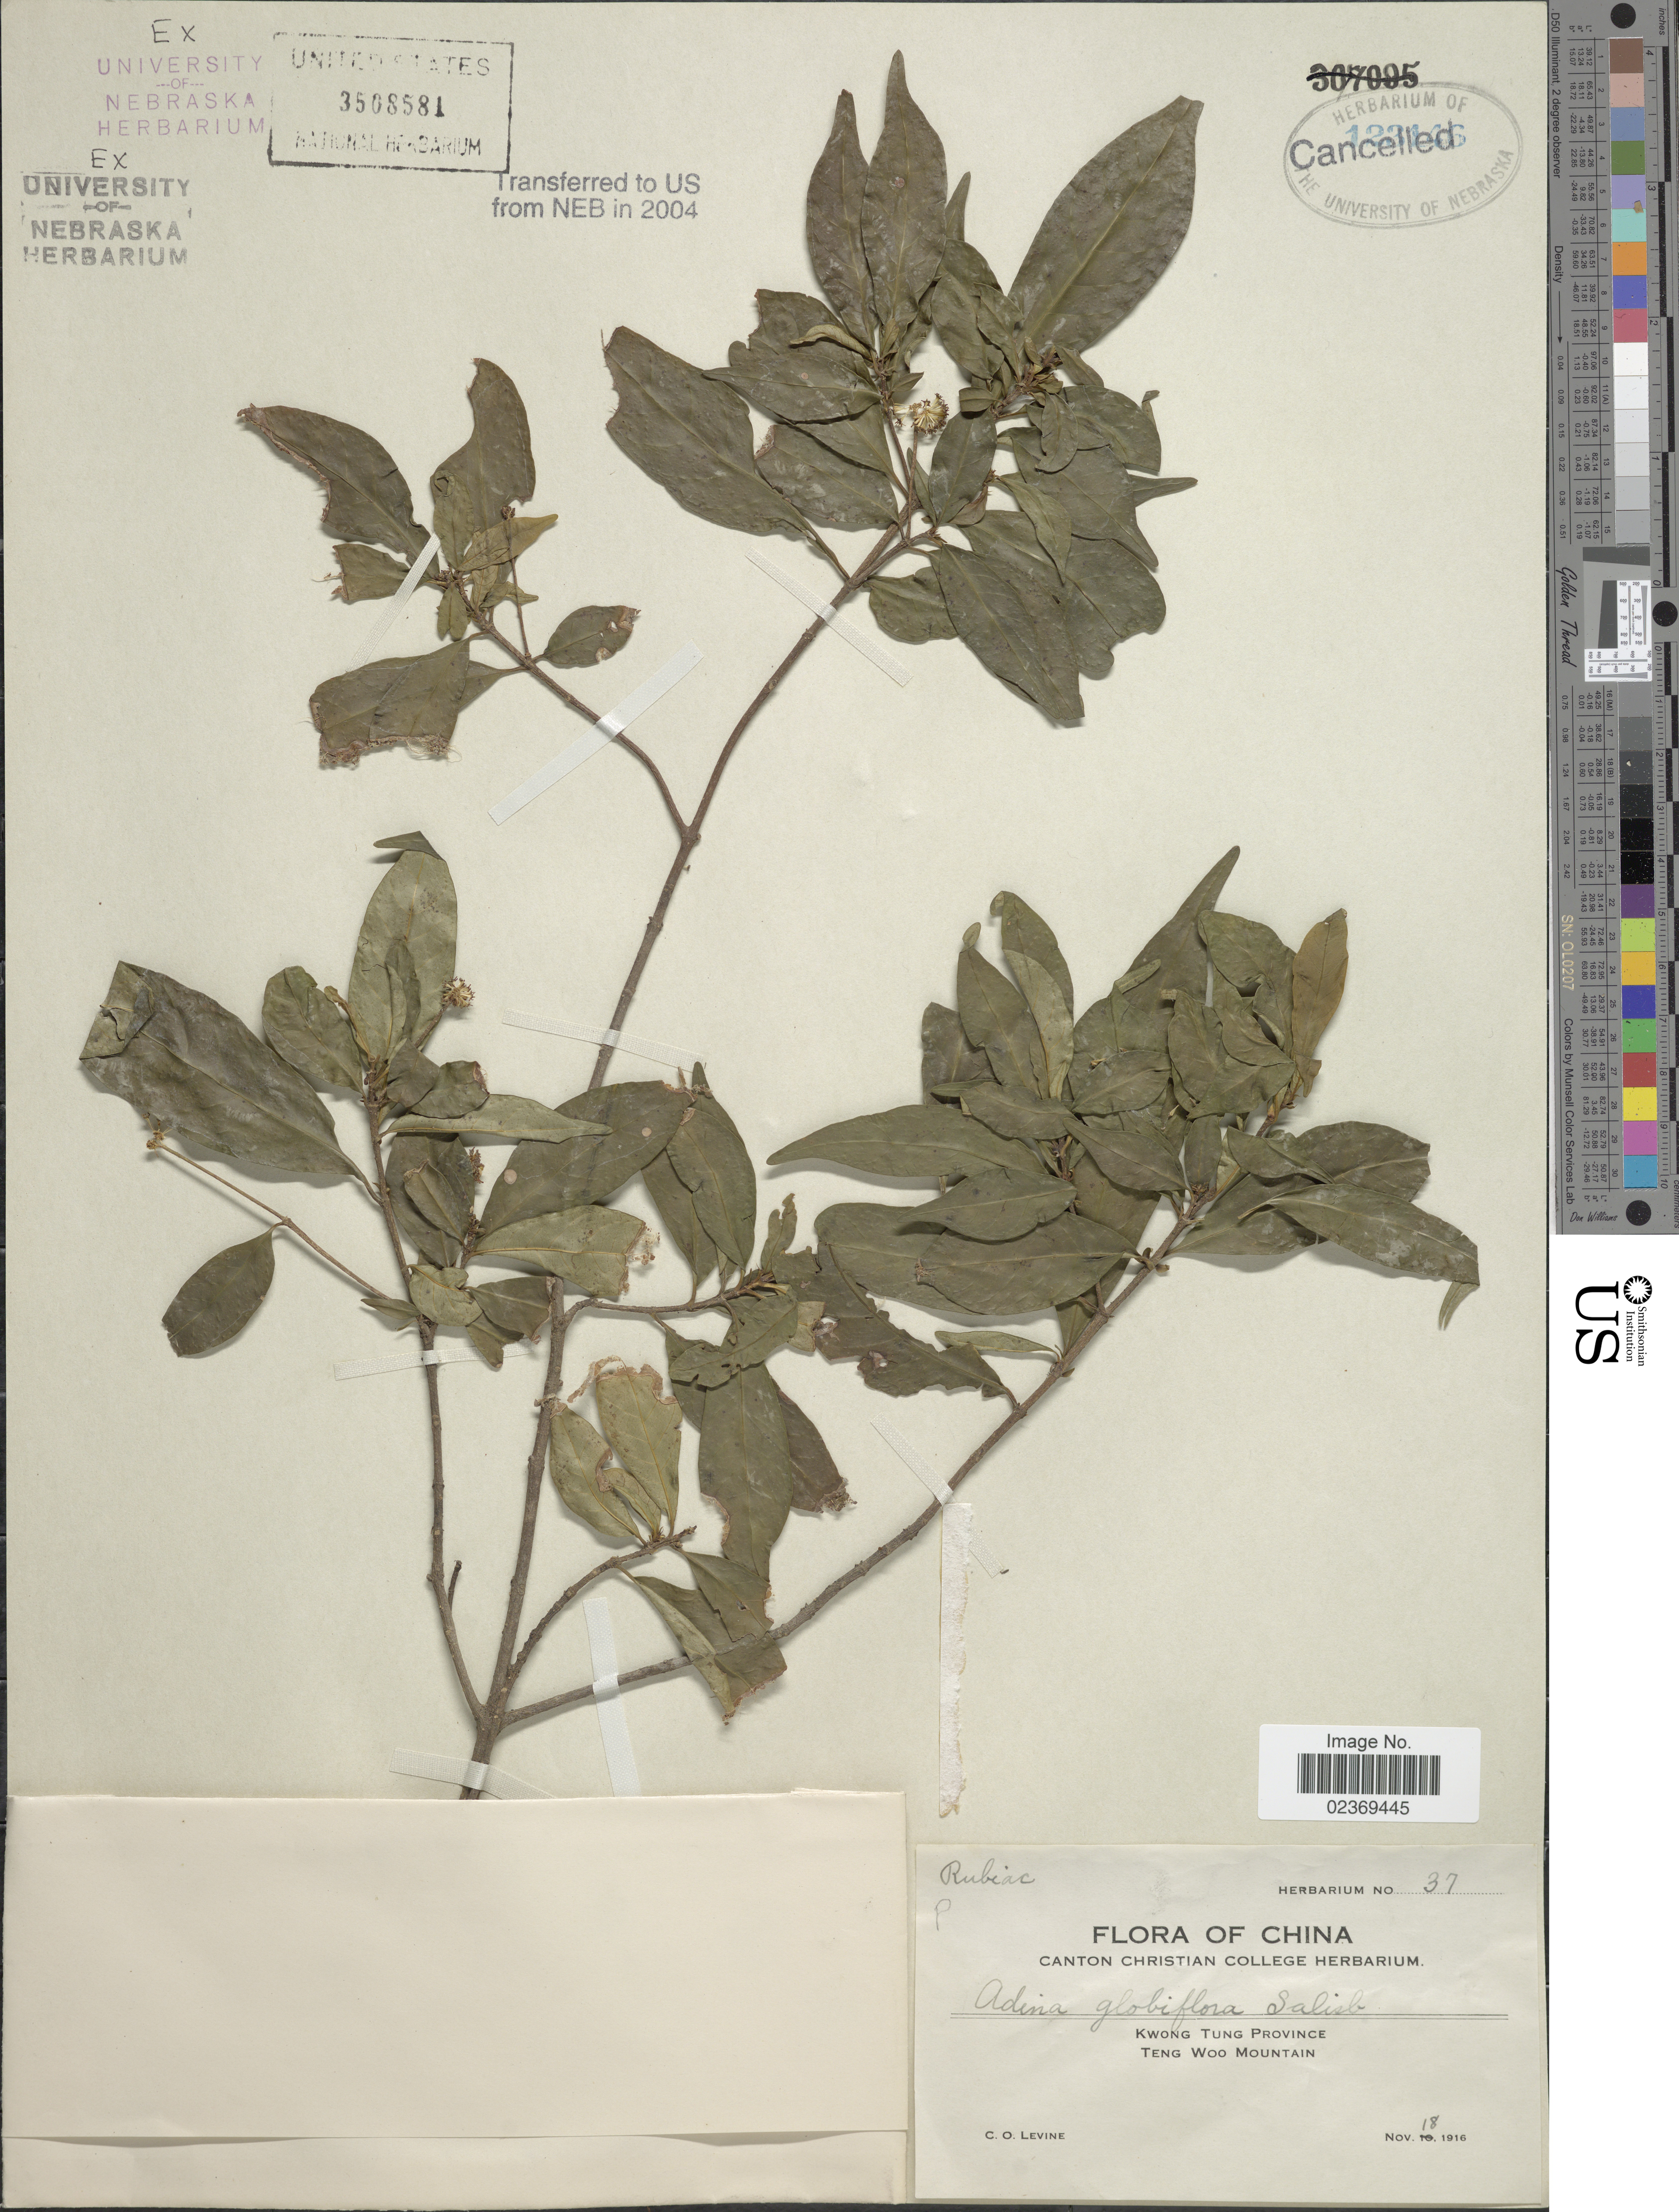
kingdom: Plantae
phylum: Tracheophyta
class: Magnoliopsida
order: Gentianales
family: Rubiaceae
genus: Adina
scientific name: Adina pilulifera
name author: (Lam.) Franch. & Drake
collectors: C. O. Levine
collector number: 37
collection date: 1916-11-18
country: China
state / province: Guangdong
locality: Kwong Tung Province, Teng Woo Mountain.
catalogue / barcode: US 3508581